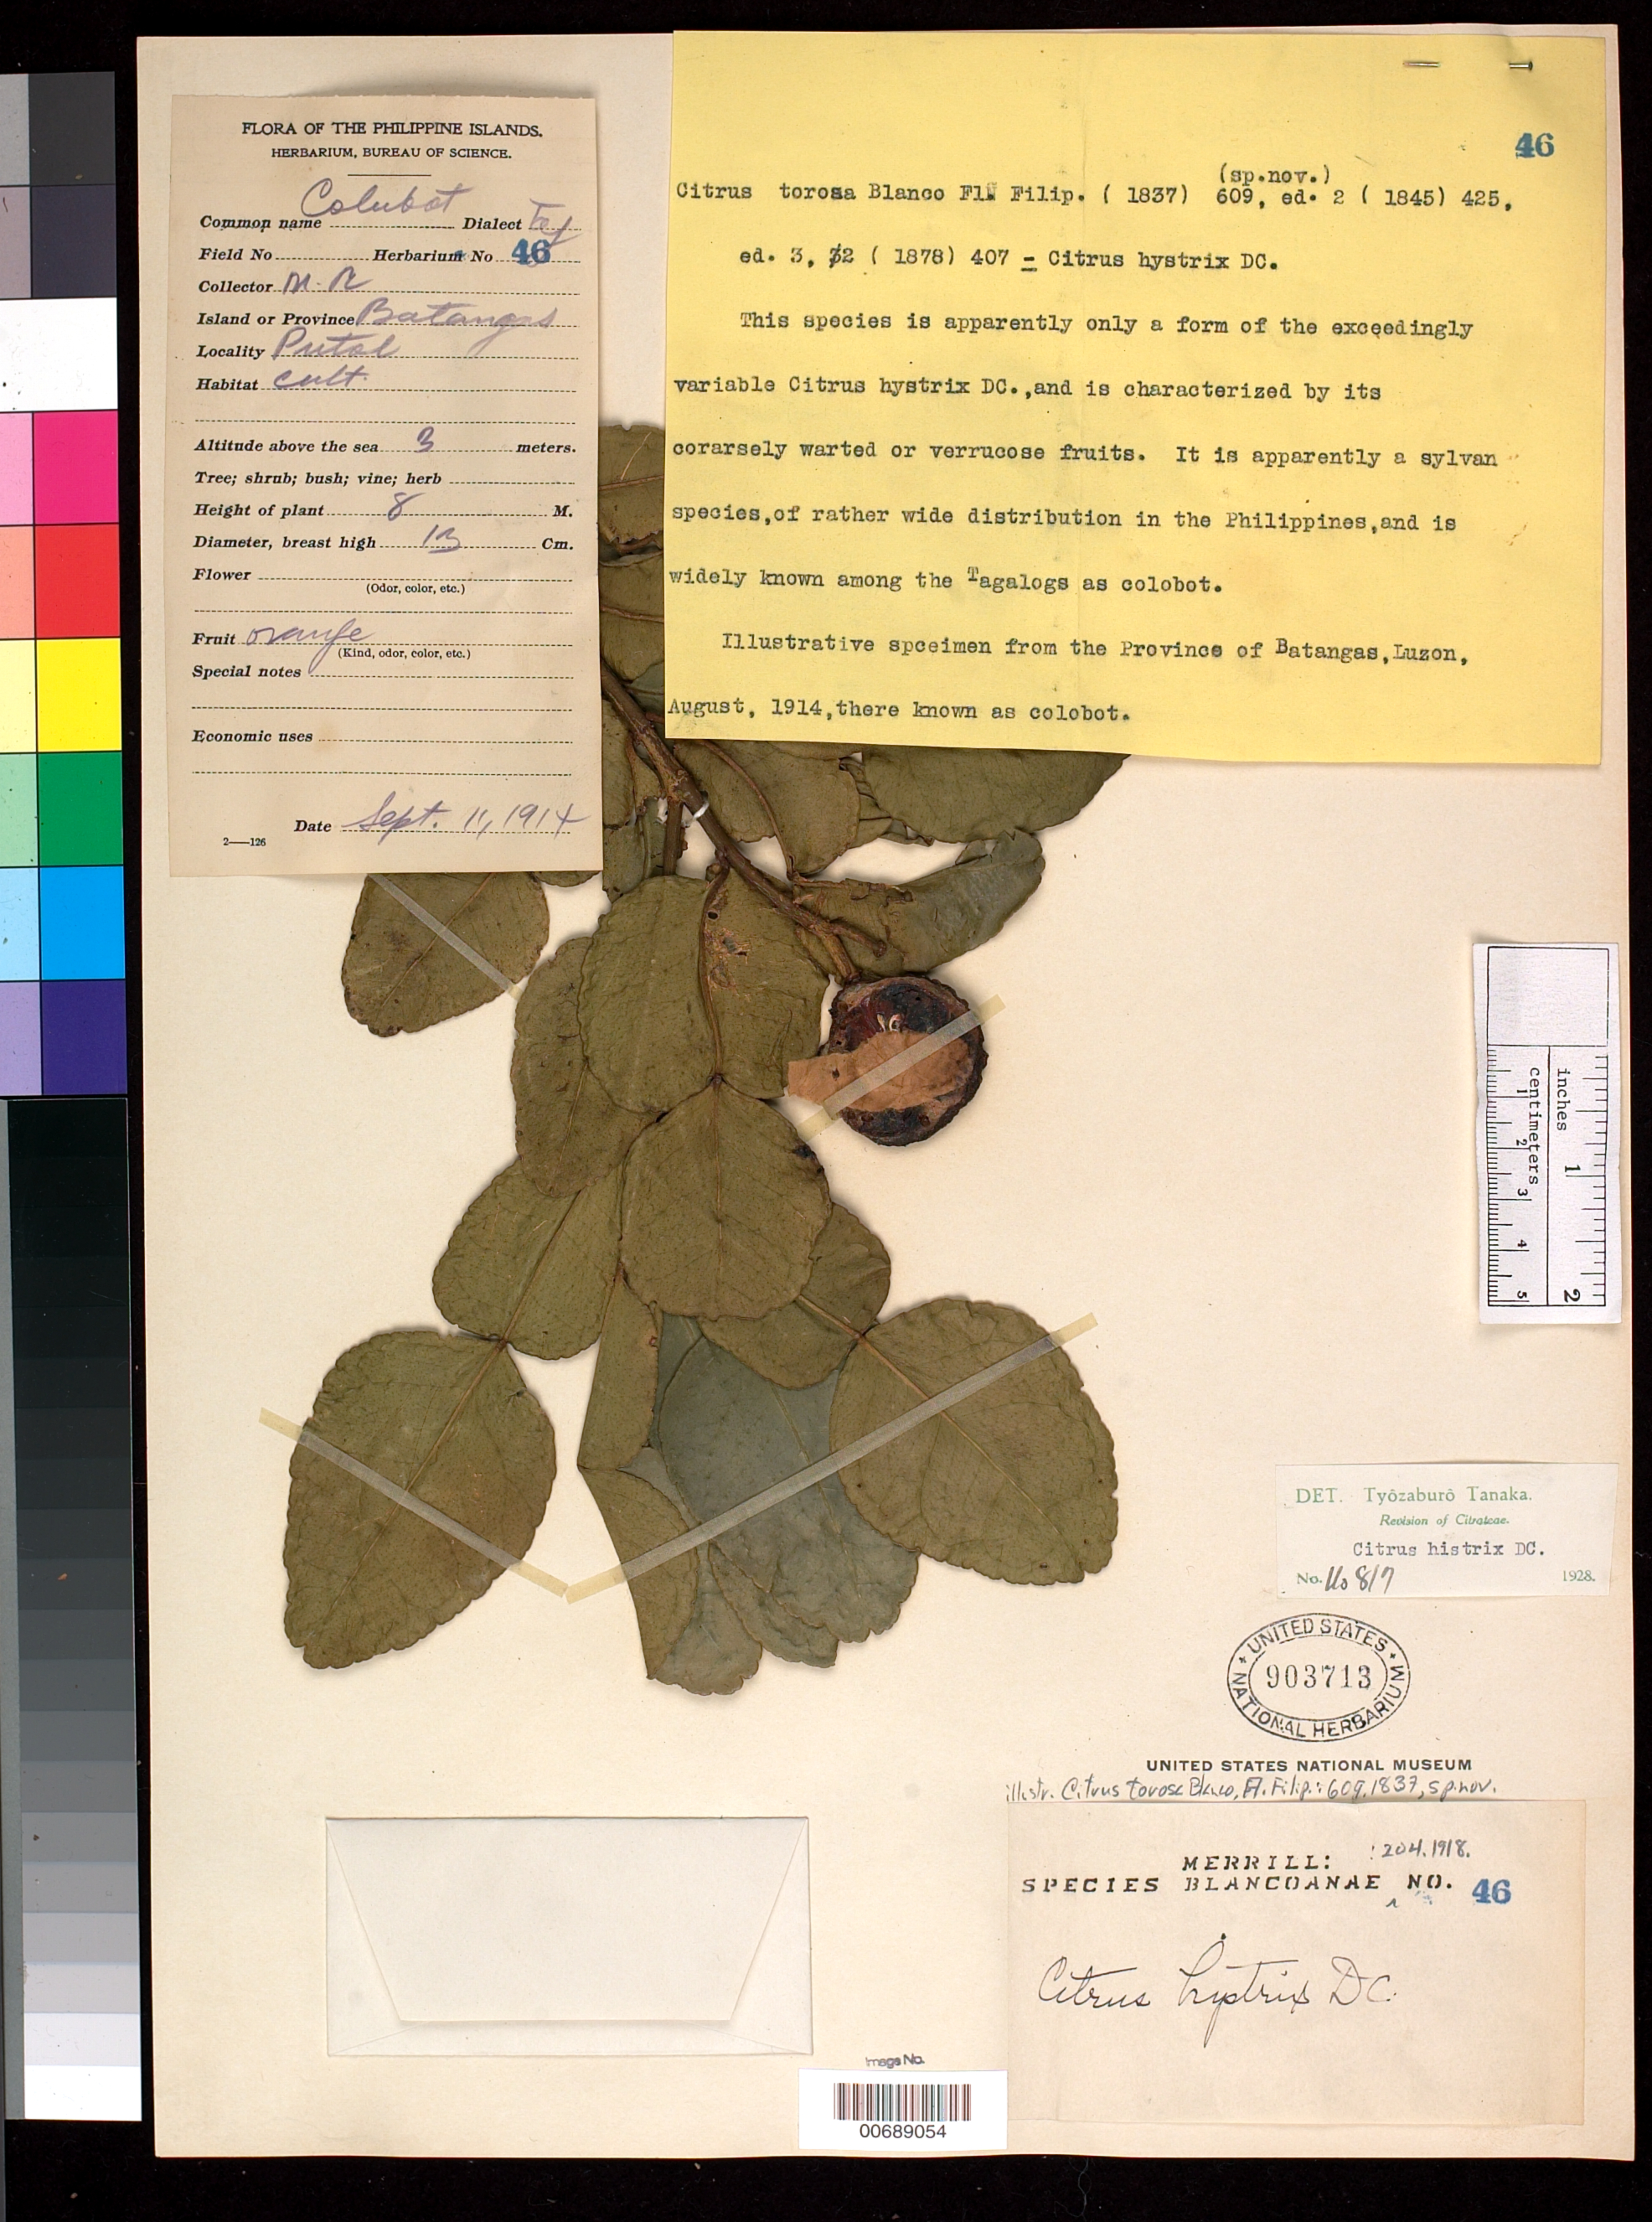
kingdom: Plantae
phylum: Tracheophyta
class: Magnoliopsida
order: Sapindales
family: Rutaceae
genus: Citrus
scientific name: Citrus torosa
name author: Blanco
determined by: Tanaka, T.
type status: Neotype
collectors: M. Ramos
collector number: Sp. Blancoan. 0046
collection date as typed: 11 Sep 1914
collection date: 1914-09-11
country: Philippines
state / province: Calabarzon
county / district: Batangas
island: Luzon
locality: Putal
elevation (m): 3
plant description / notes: Common name: Colobot (Tagalog)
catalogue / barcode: US 903713